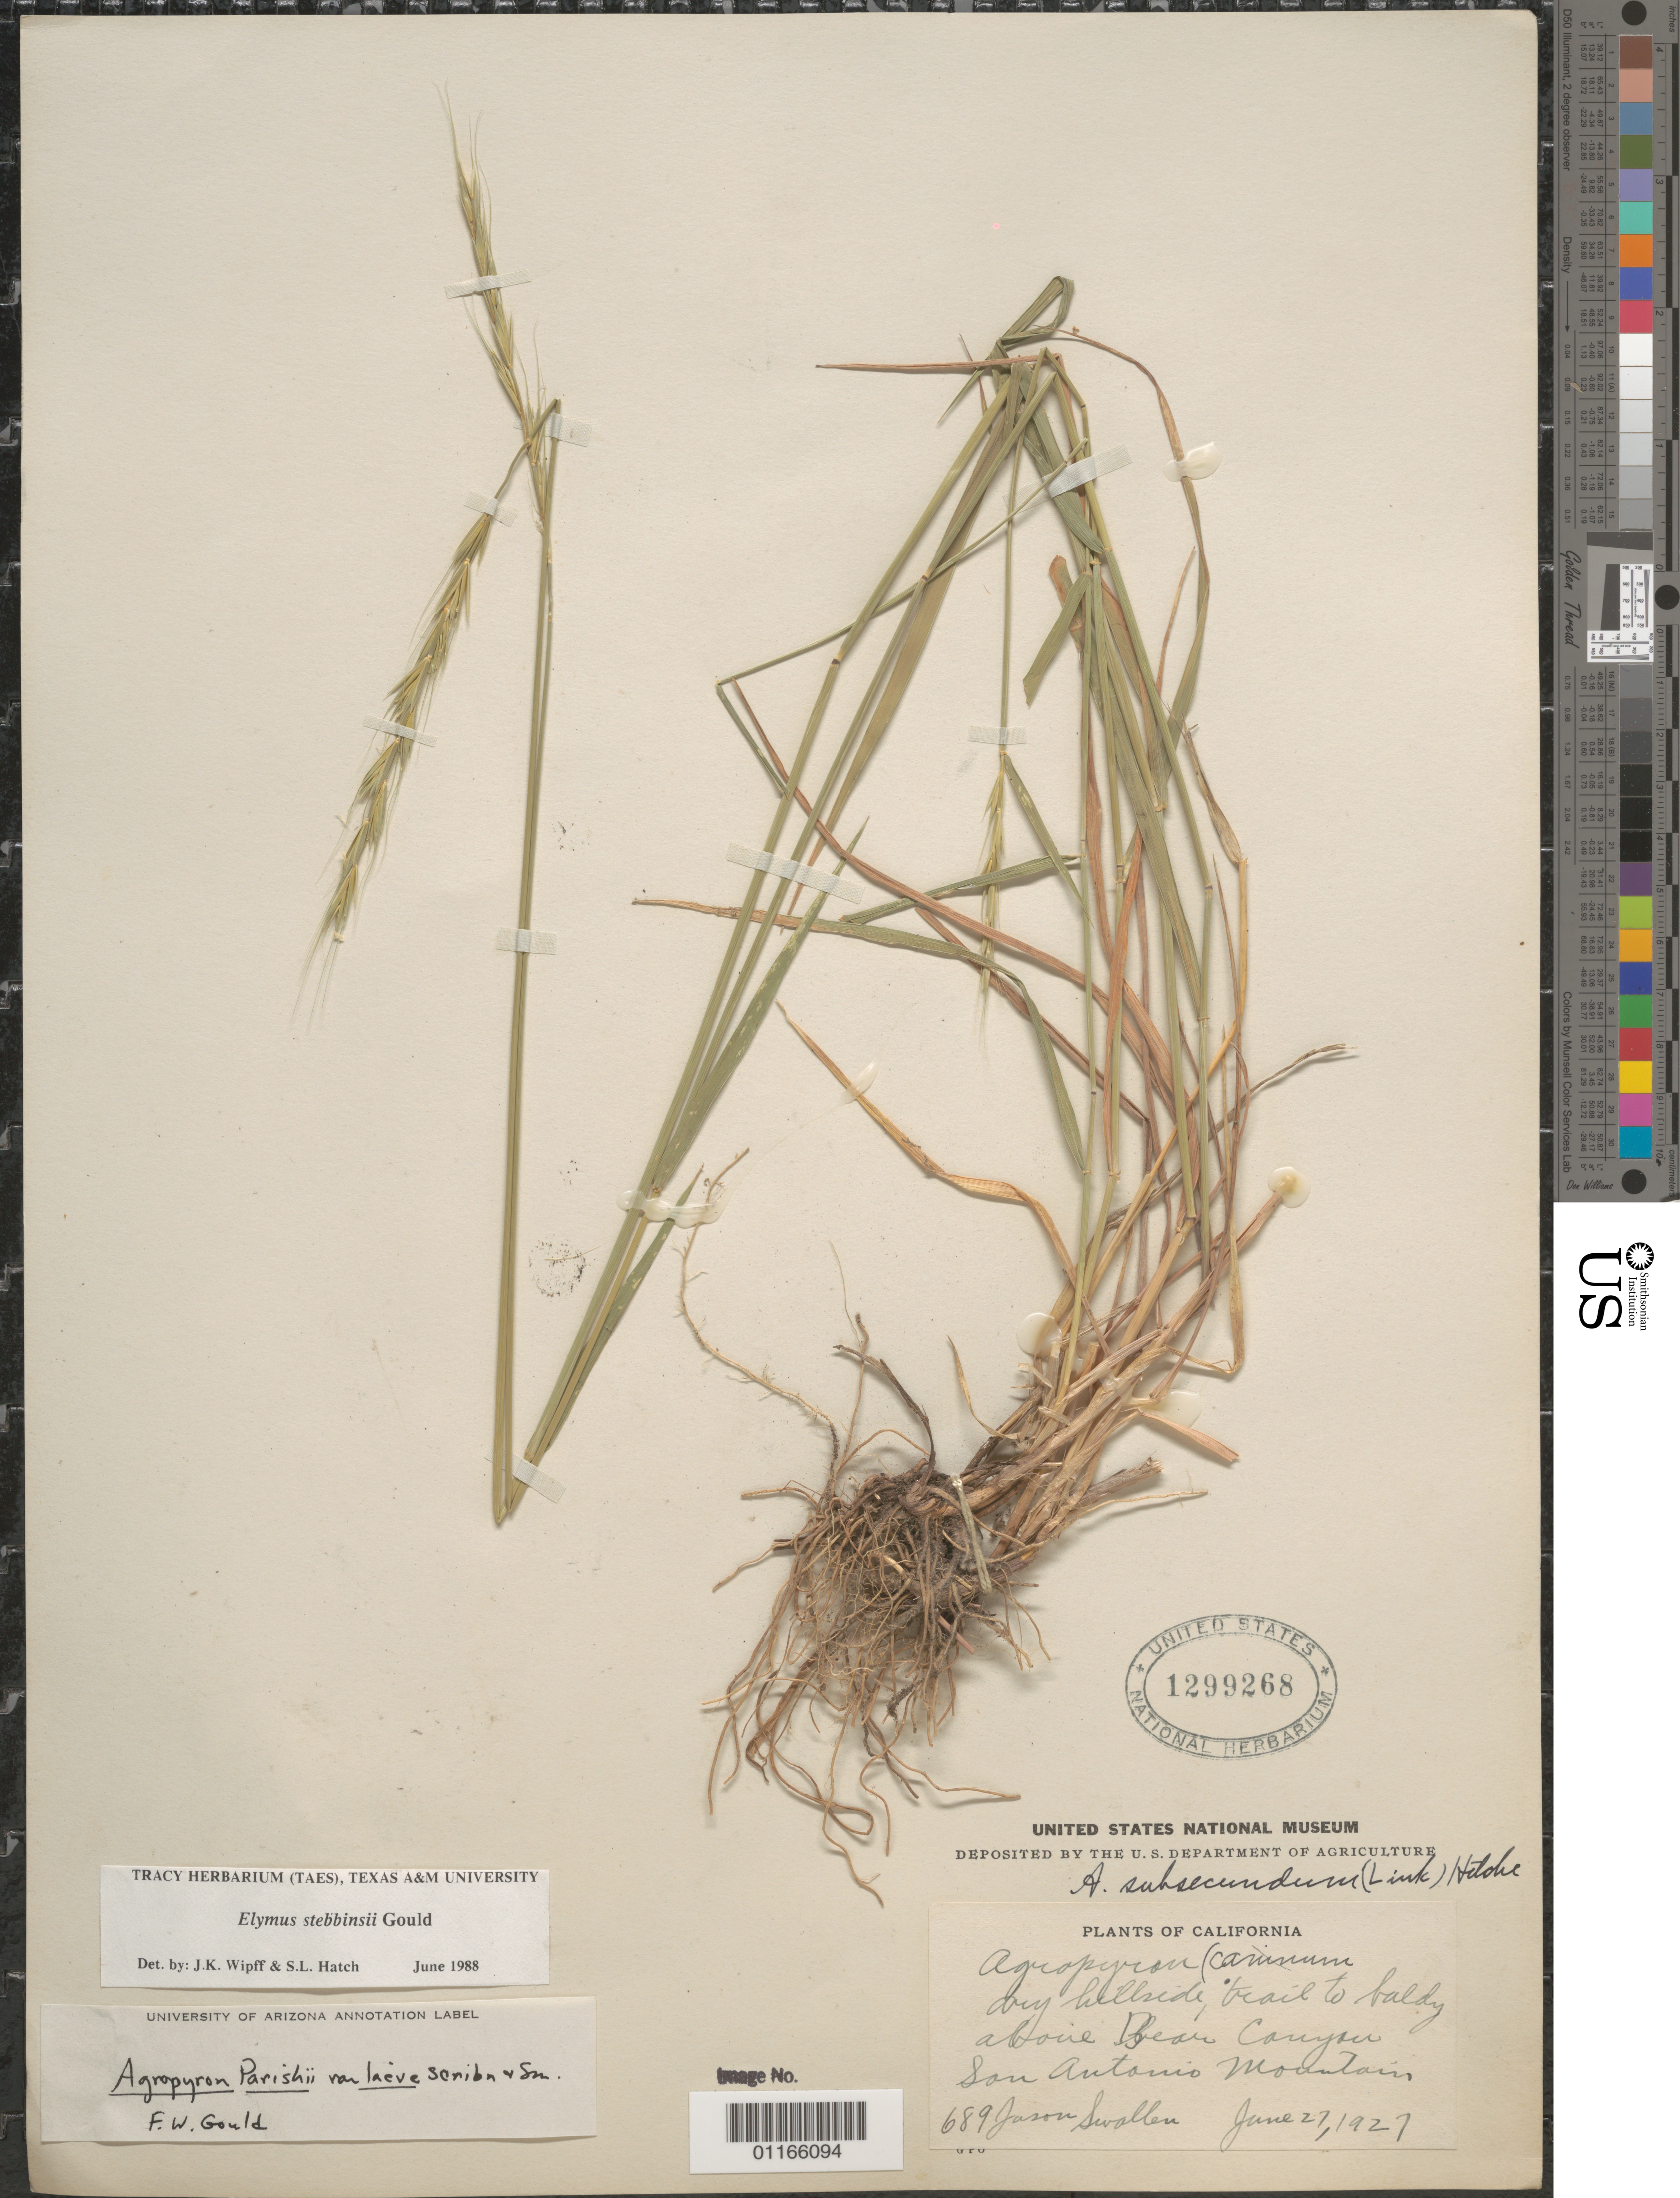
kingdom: Plantae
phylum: Tracheophyta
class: Liliopsida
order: Poales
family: Poaceae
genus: Elymus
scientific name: Elymus stebbinsii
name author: Gould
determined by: Wipff, J. K.; Hatch, S. L.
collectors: J. R. Swallen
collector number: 689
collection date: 1927-06-27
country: United States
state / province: California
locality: Trail to baldy above Bear Canyon. San Antonio Mountain.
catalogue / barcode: US 1299268